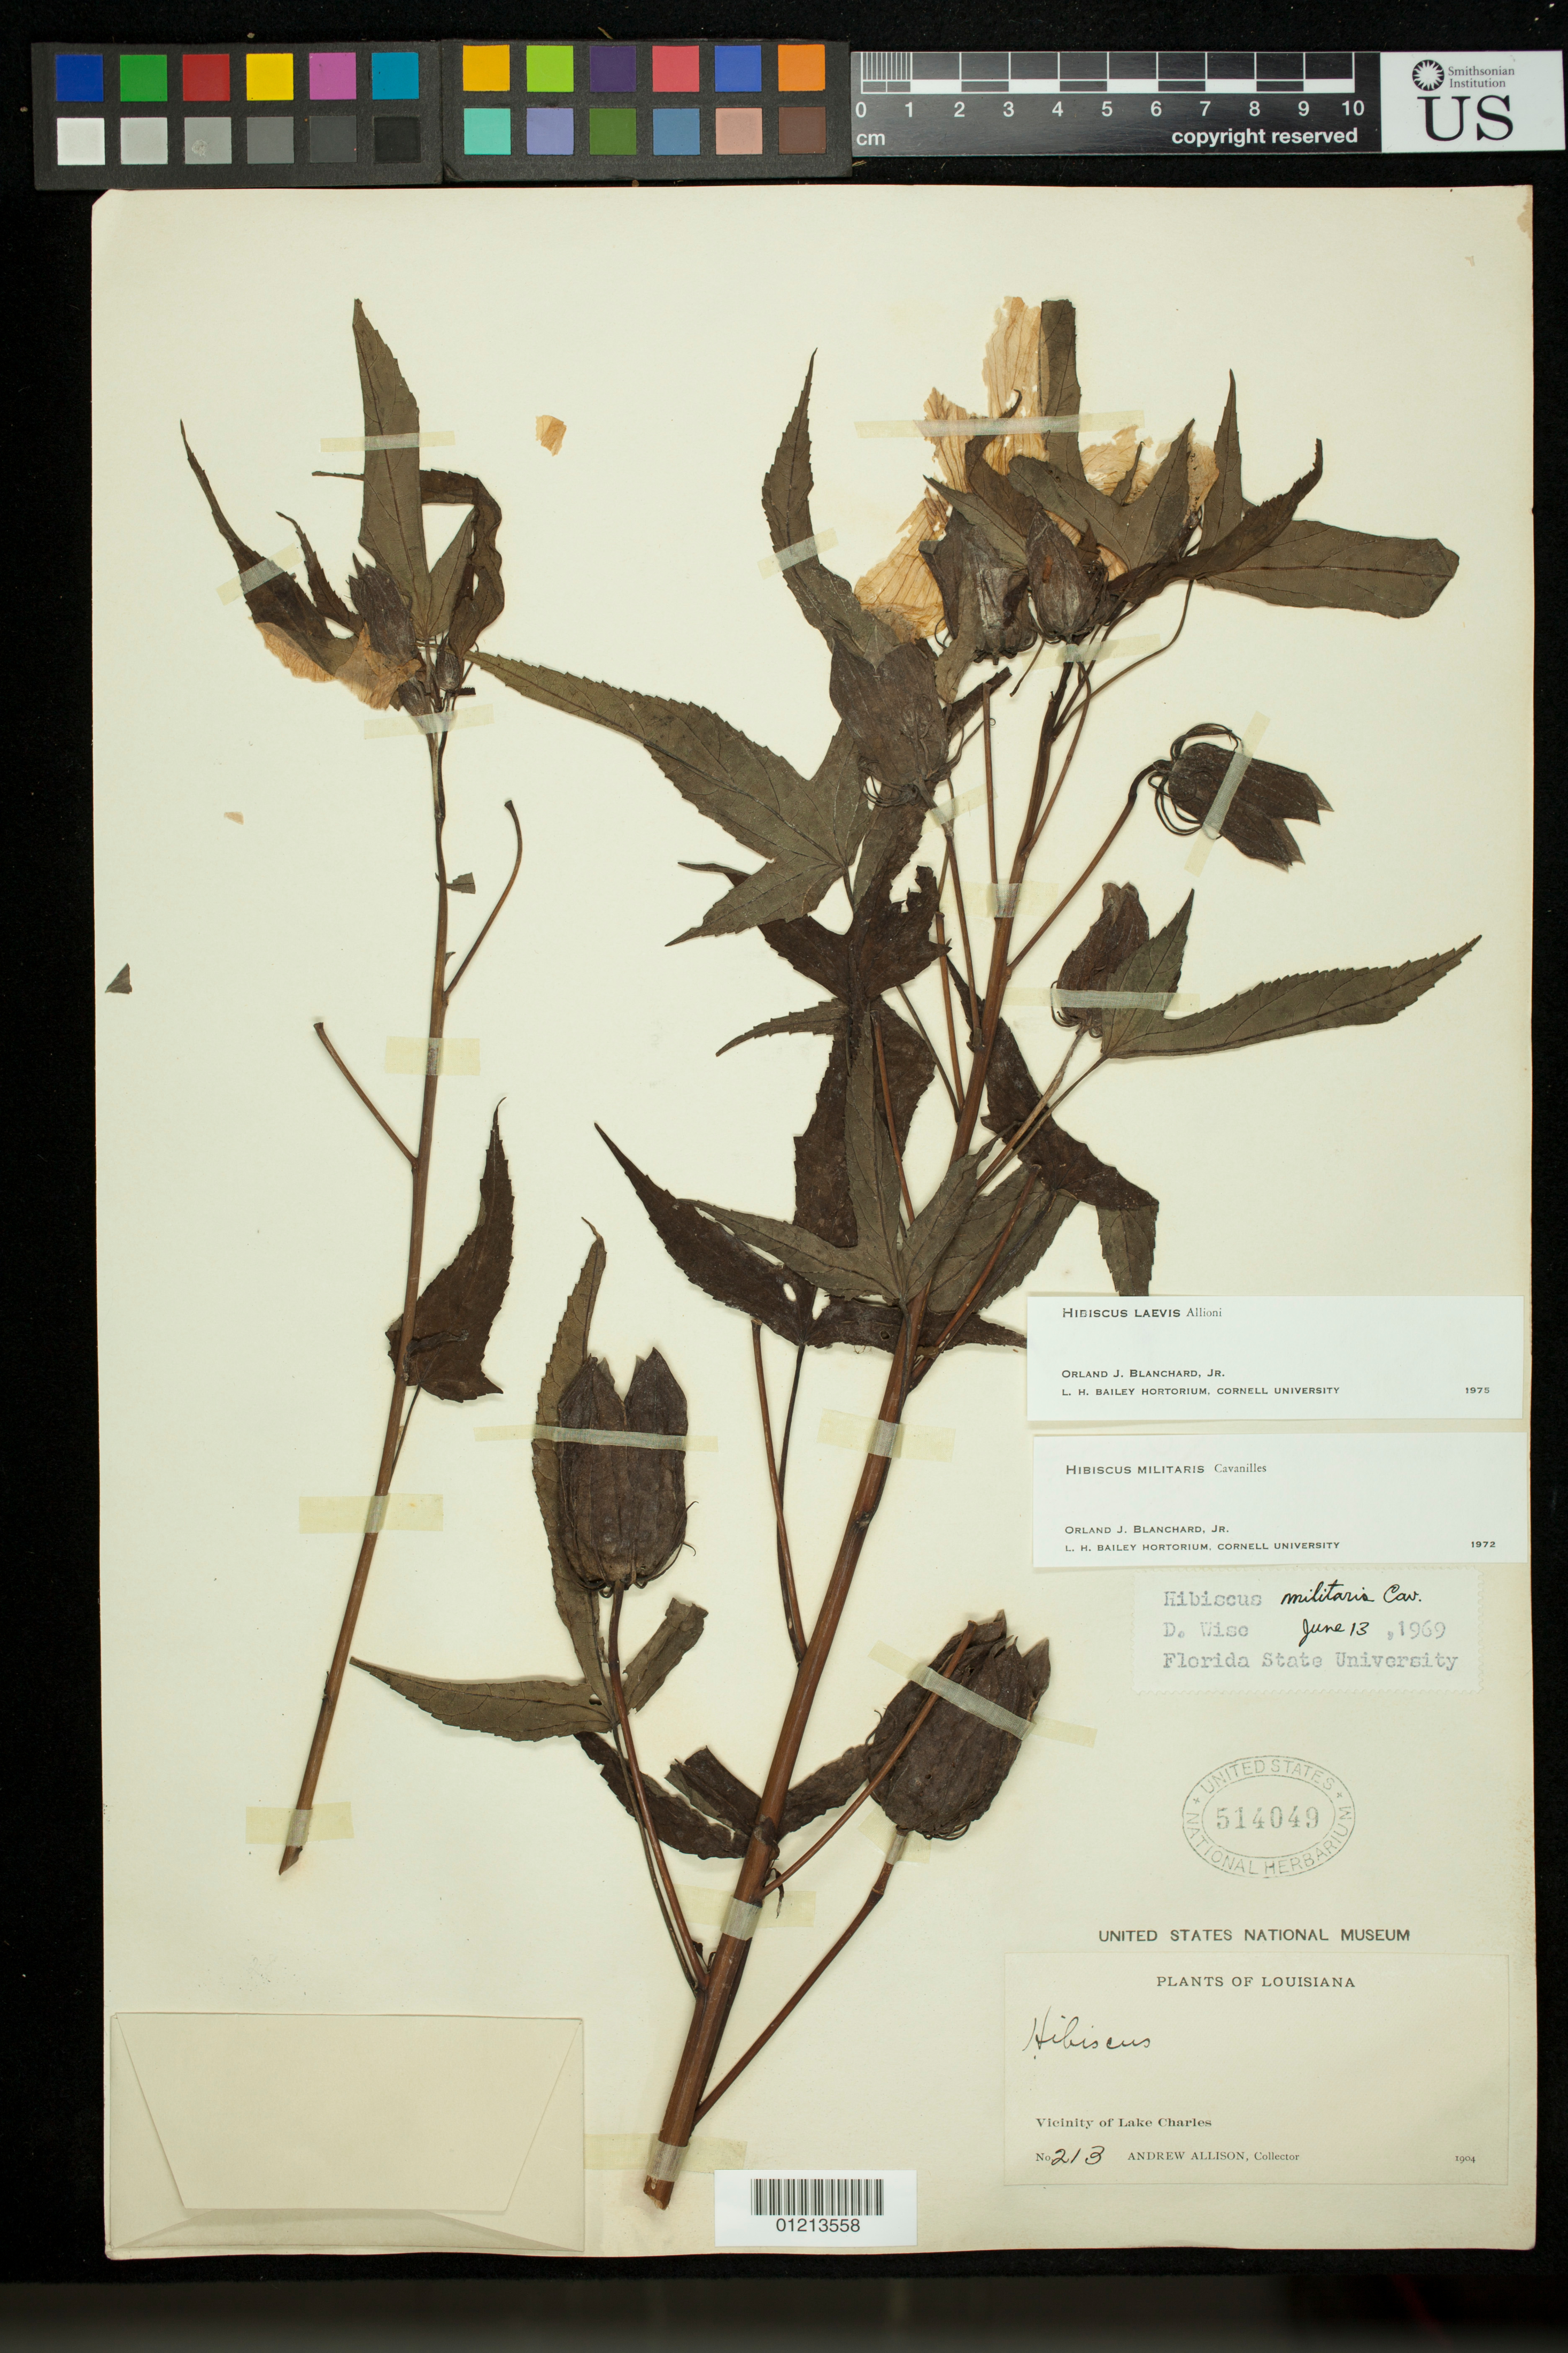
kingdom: Plantae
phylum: Tracheophyta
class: Magnoliopsida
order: Malvales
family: Malvaceae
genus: Hibiscus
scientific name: Hibiscus laevis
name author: All.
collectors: A. Allison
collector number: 213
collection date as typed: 1904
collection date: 1904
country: United States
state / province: Louisiana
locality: Vicinity of lake charles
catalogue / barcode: US 514049